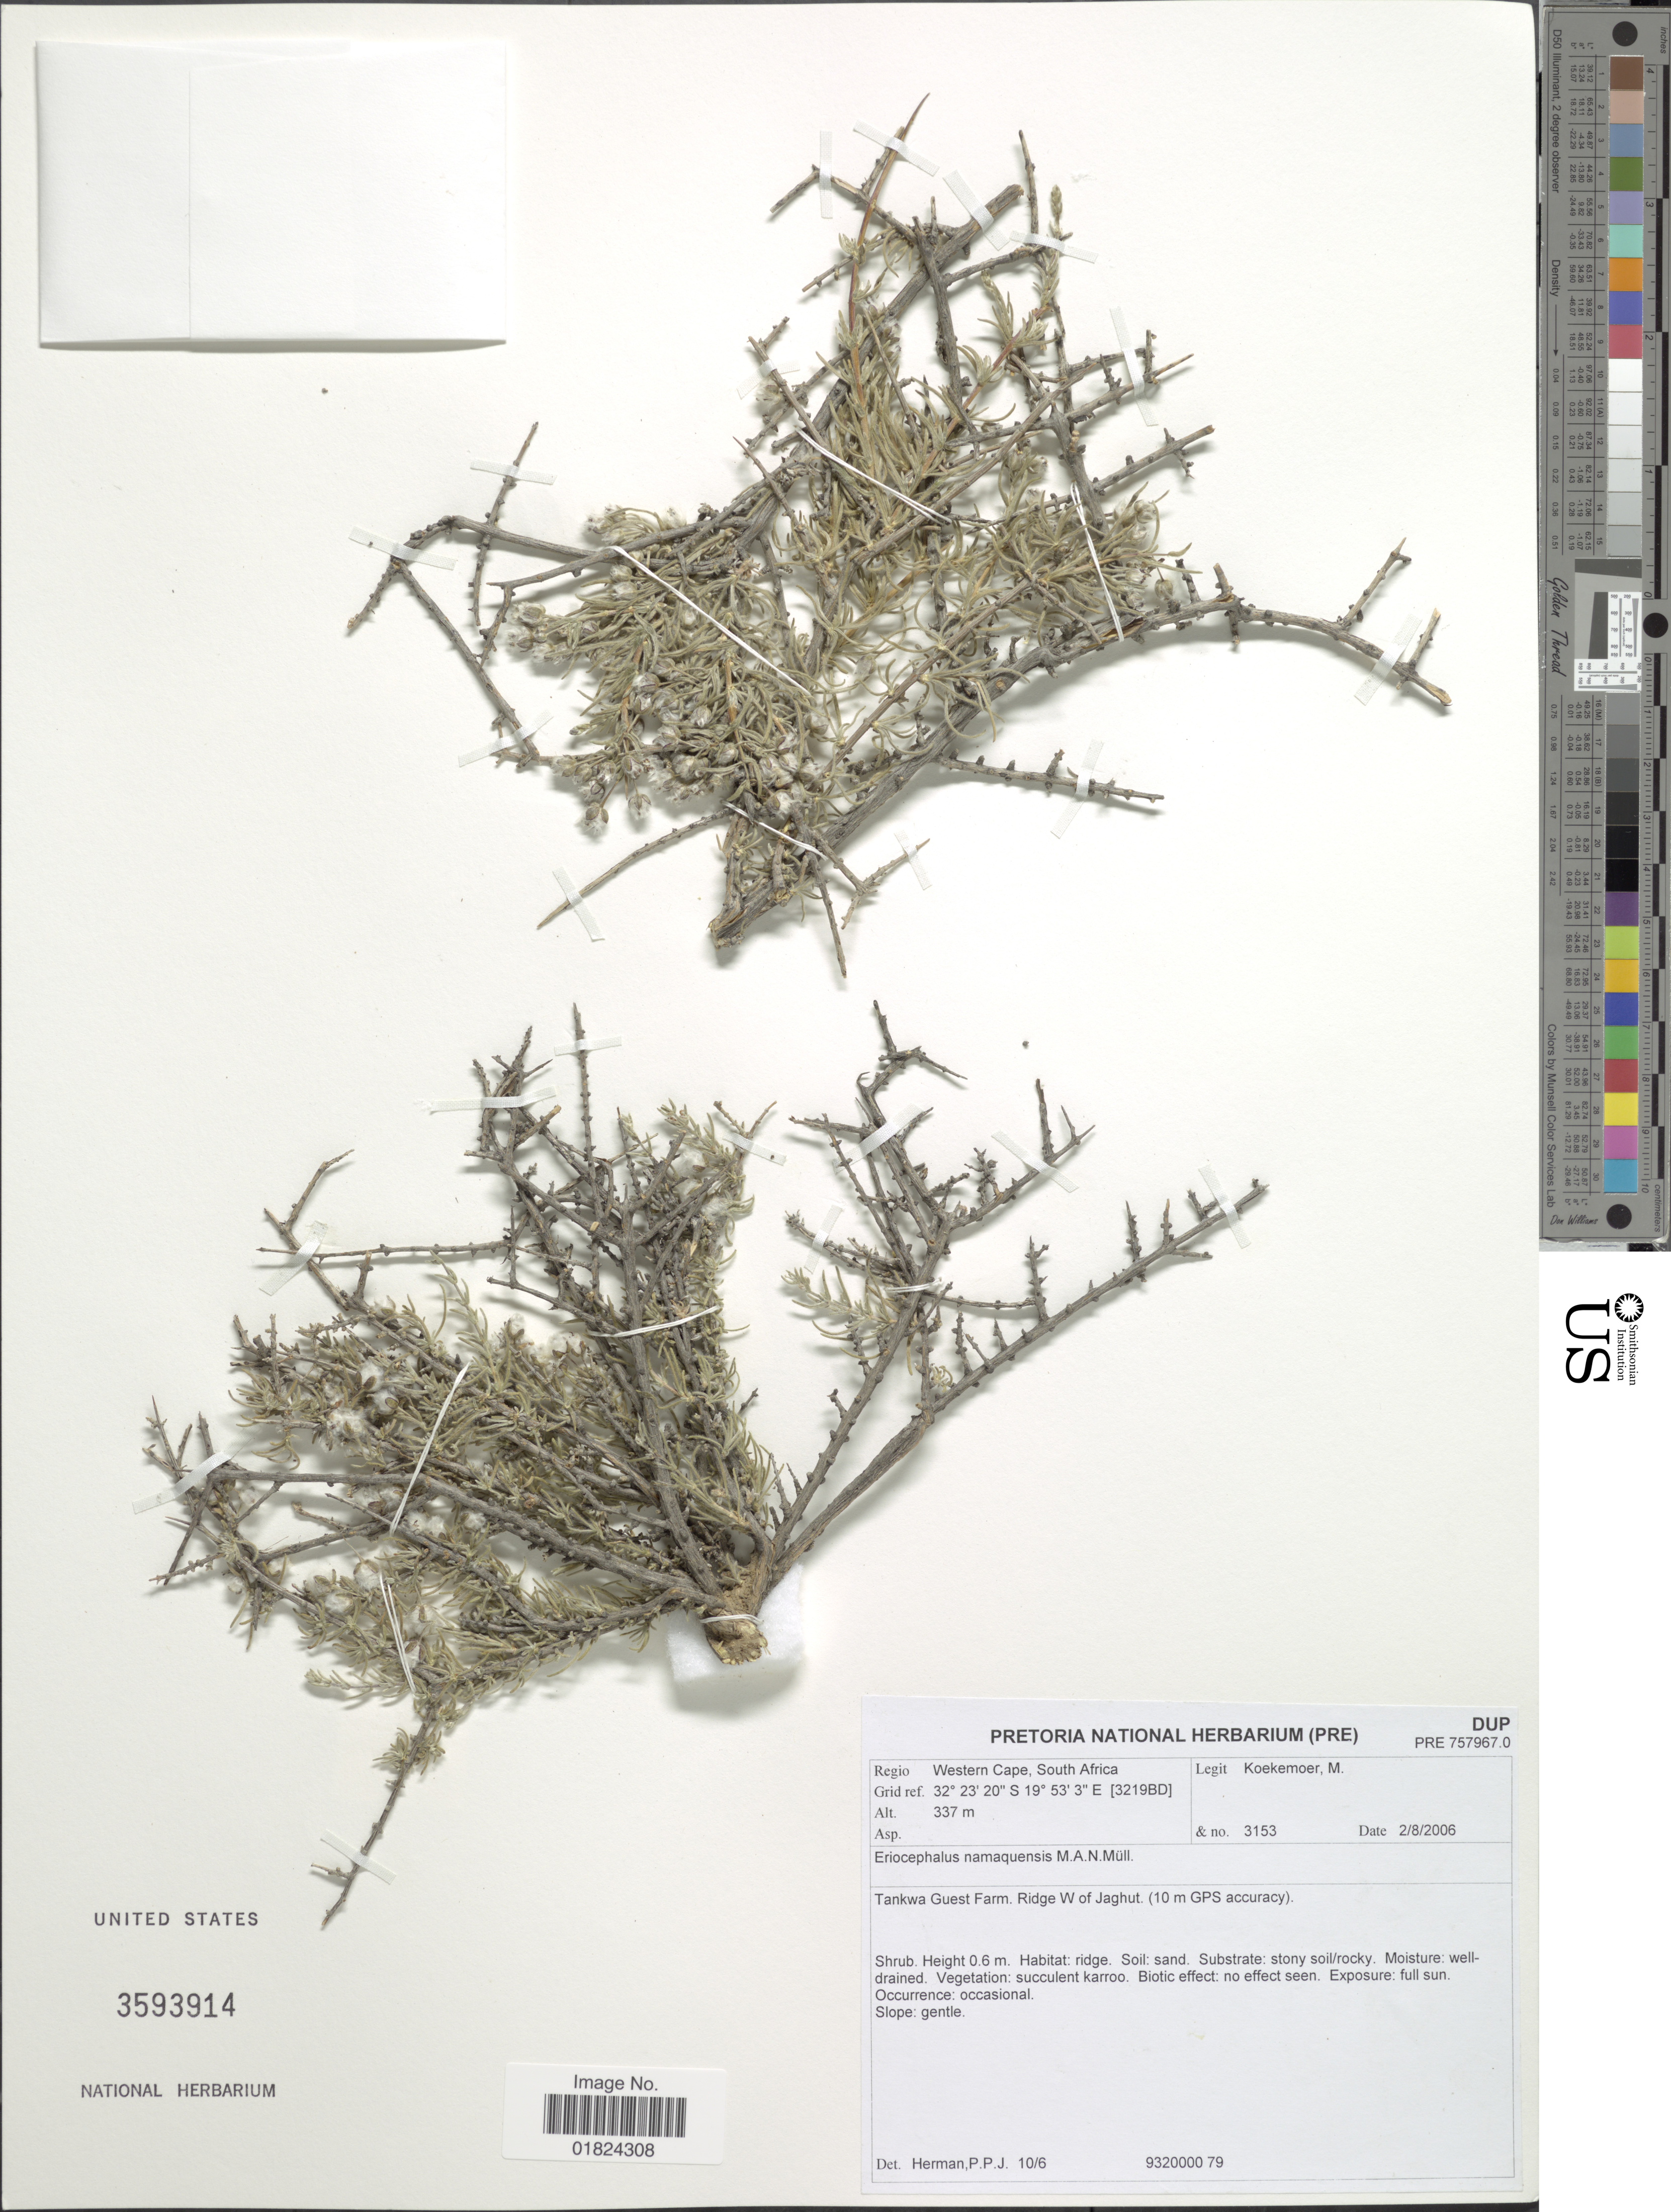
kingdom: Plantae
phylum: Tracheophyta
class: Magnoliopsida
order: Asterales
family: Asteraceae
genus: Eriocephalus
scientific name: Eriocephalus namaquensis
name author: M.A.N. Müll.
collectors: M. Koekemoer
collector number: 3153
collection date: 2006-08-02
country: South Africa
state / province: Western Cape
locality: Tankwa Guest Farm, Ridge W of Jaghut (10 m GPS accuracy).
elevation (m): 337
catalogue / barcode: US 3593914